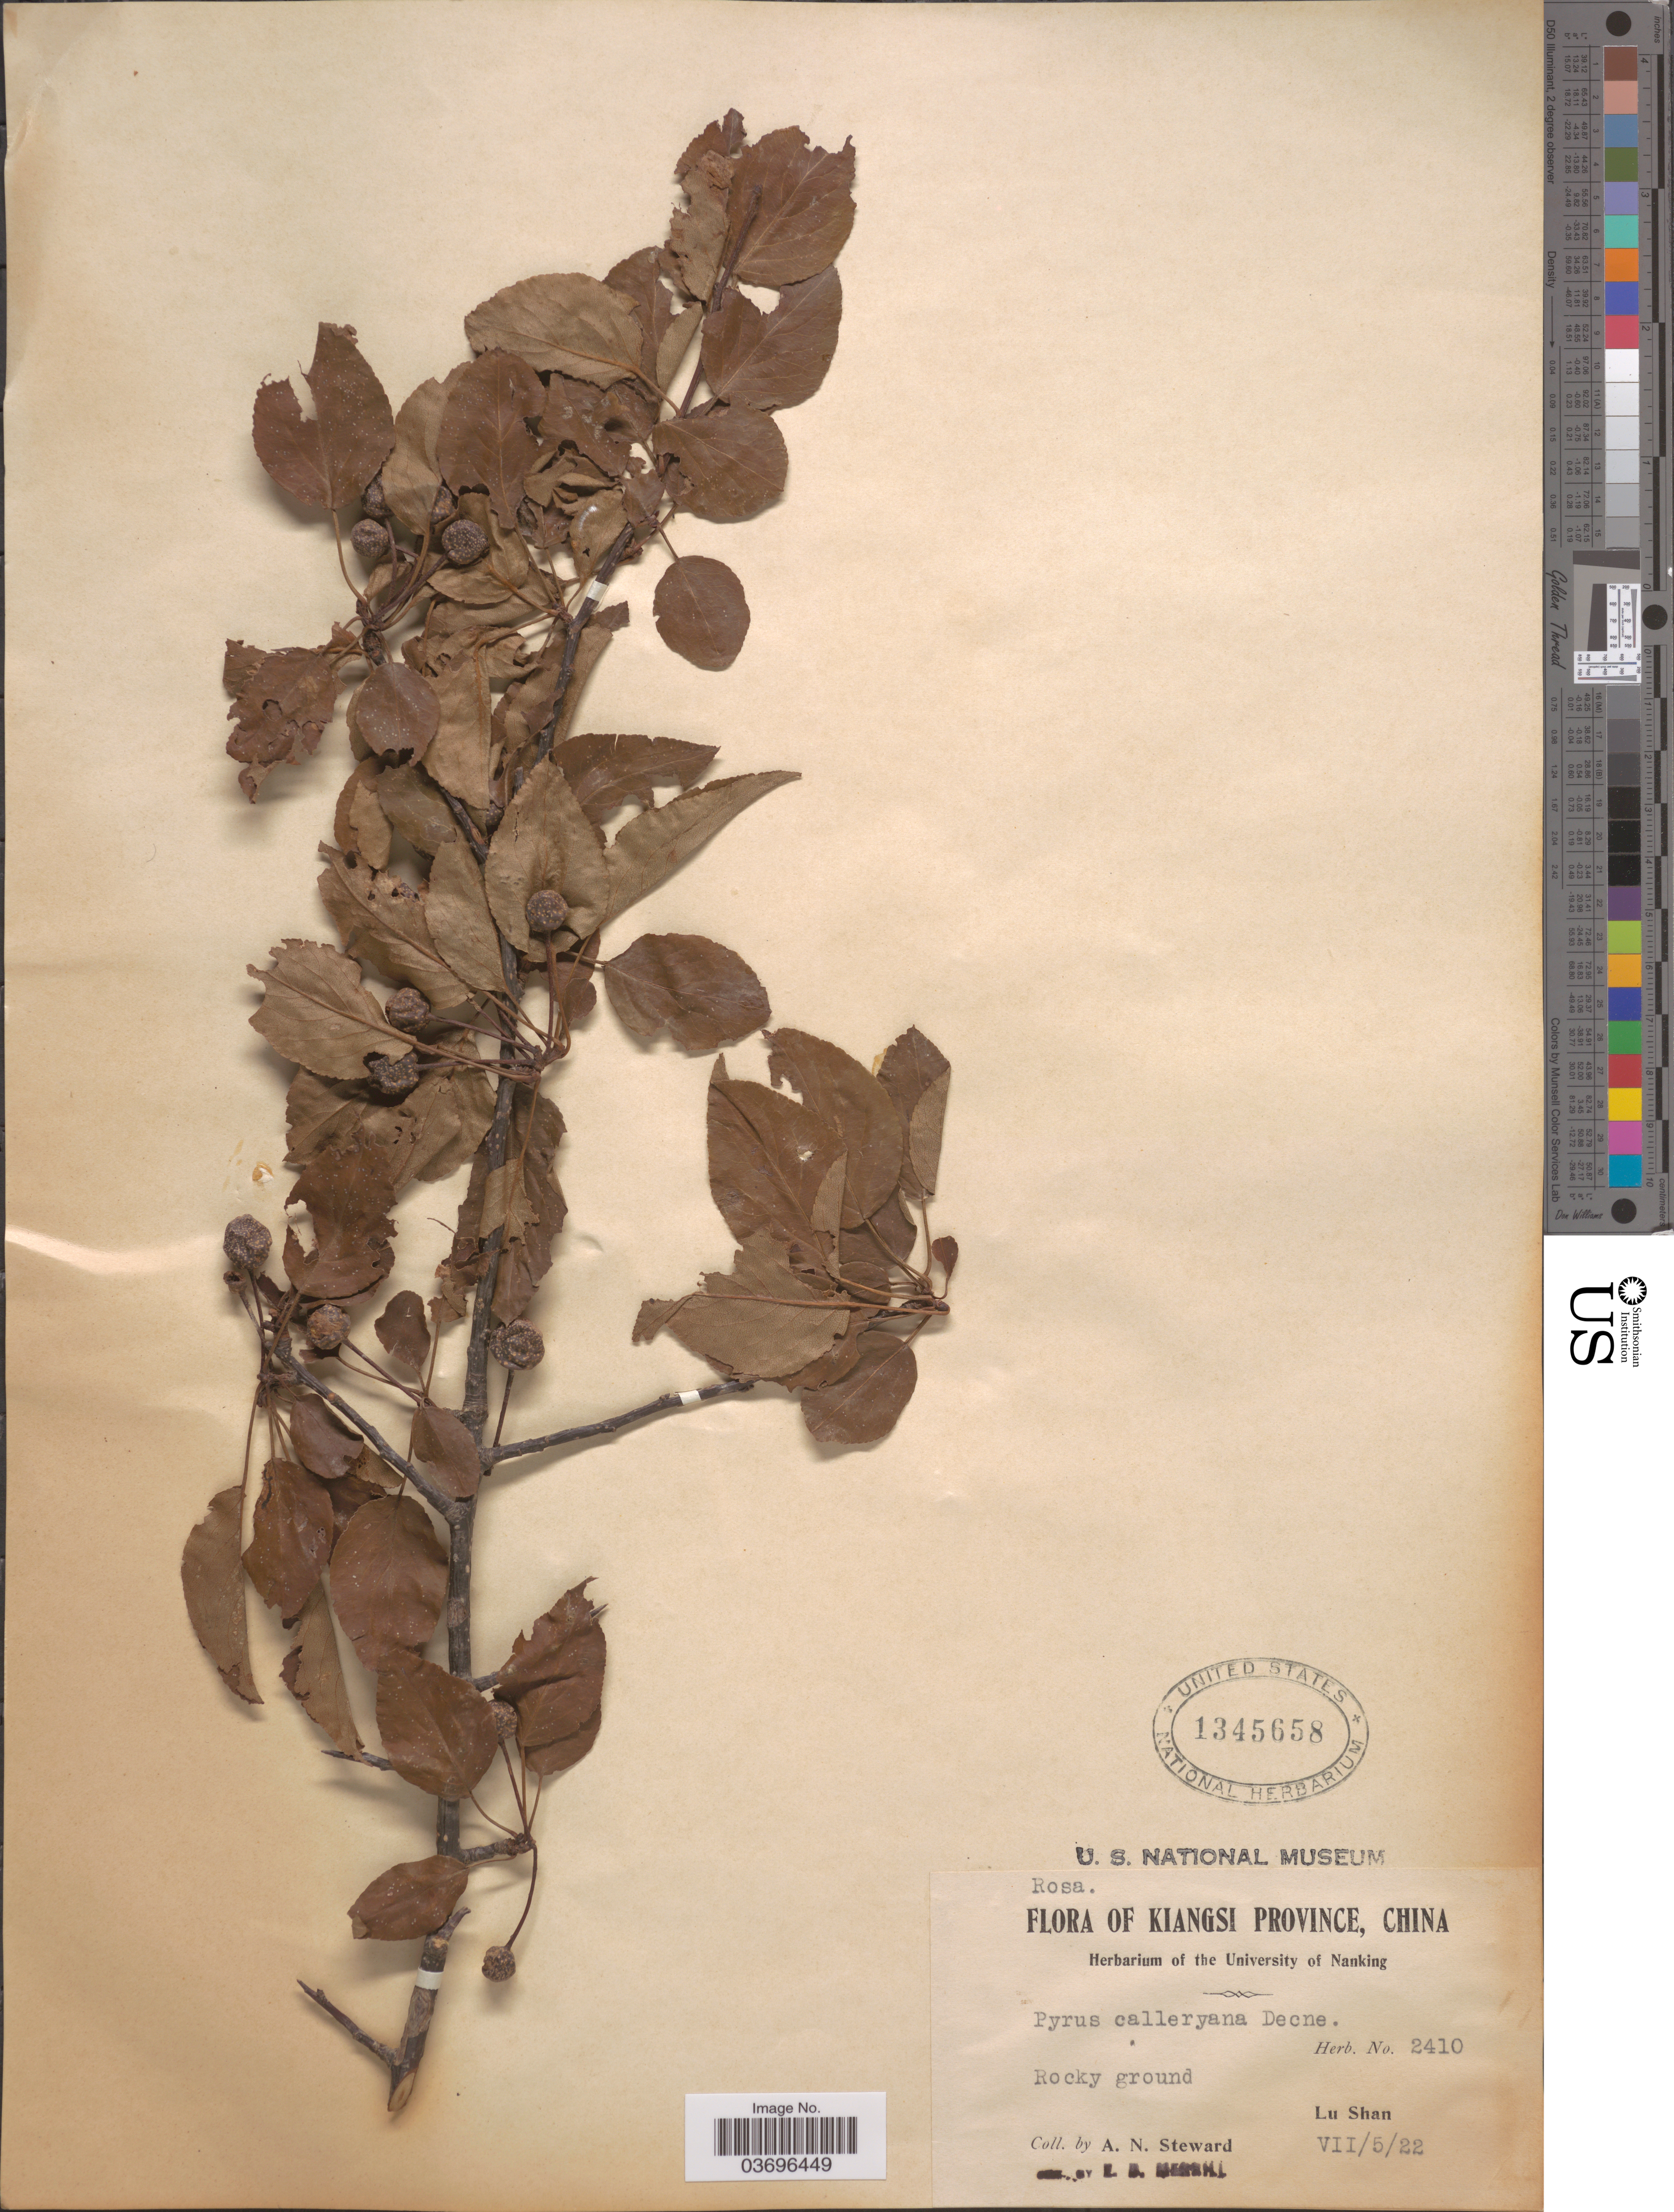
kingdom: Plantae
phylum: Tracheophyta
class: Magnoliopsida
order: Rosales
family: Rosaceae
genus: Pyrus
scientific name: Pyrus calleryana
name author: Decne.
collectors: A. N. Steward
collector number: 2410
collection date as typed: Transcribed d/m/y: 5/7/22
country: China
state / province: Jiangxi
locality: Kiangsi Province. Lu Shan.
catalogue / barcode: US 1345658